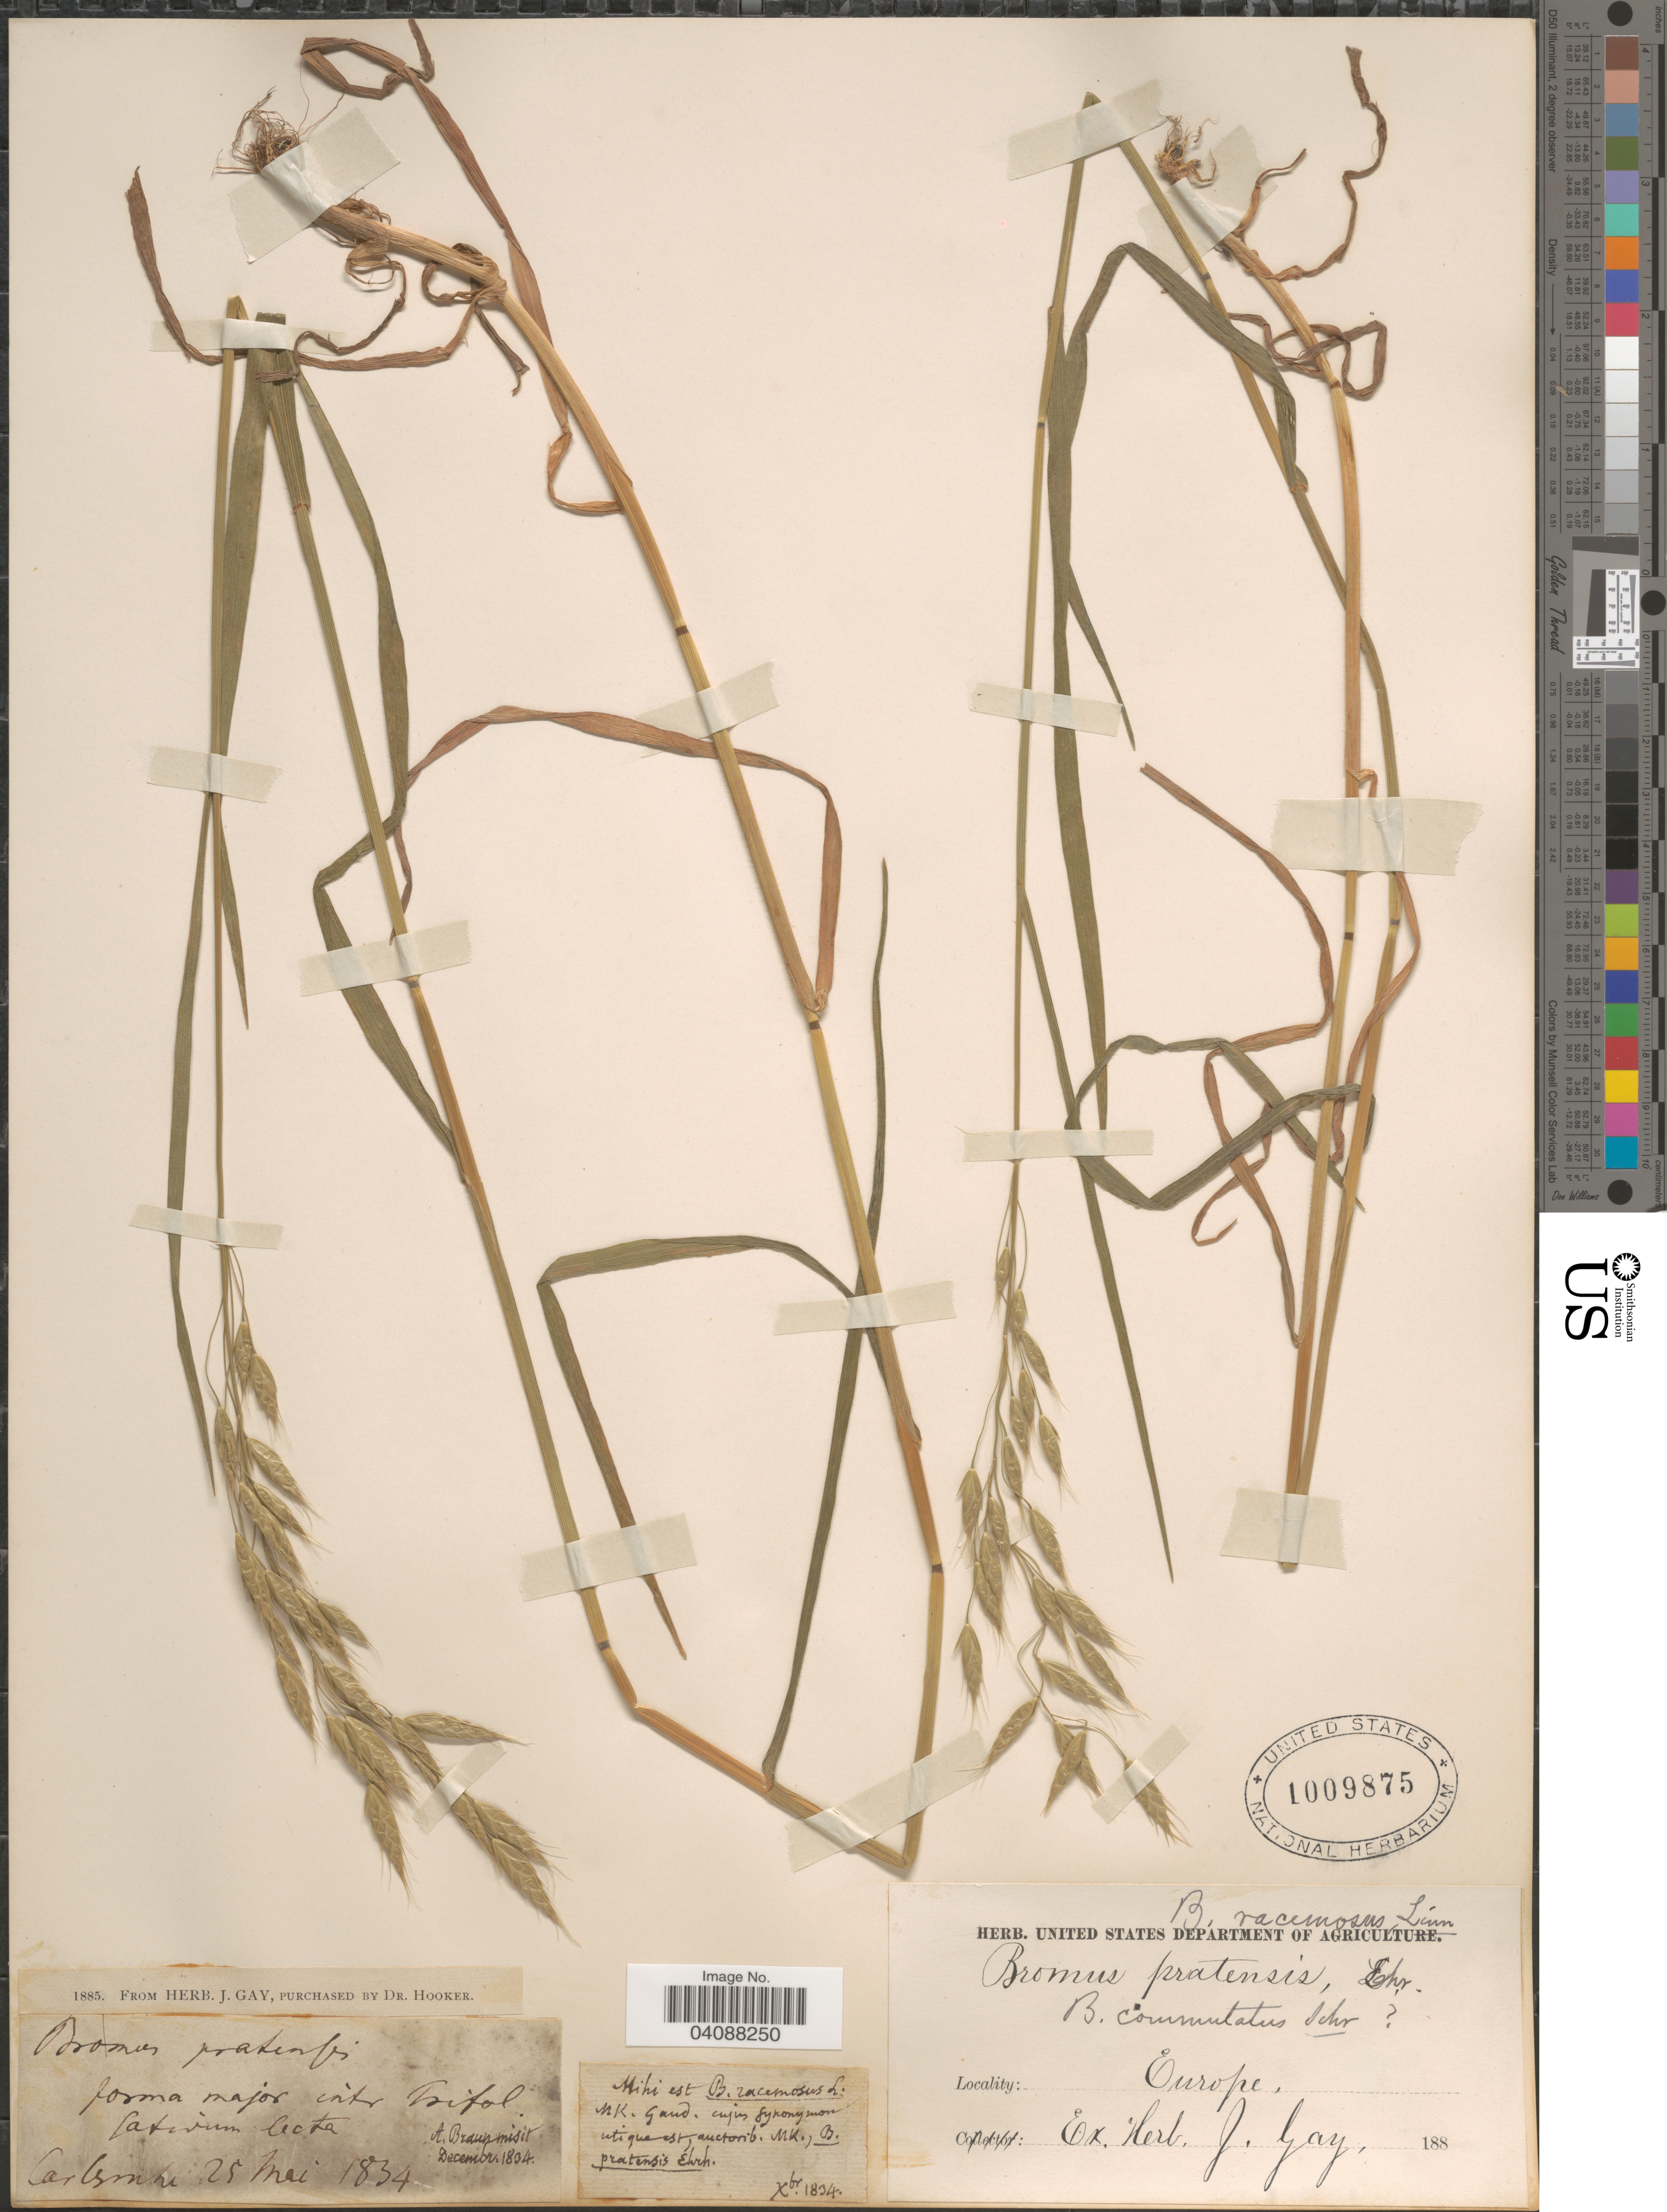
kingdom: Plantae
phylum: Tracheophyta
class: Liliopsida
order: Poales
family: Poaceae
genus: Bromus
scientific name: Bromus racemosus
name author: L.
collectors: Carlsonhe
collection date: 1834-05-25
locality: Europe.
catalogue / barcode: US 1009875